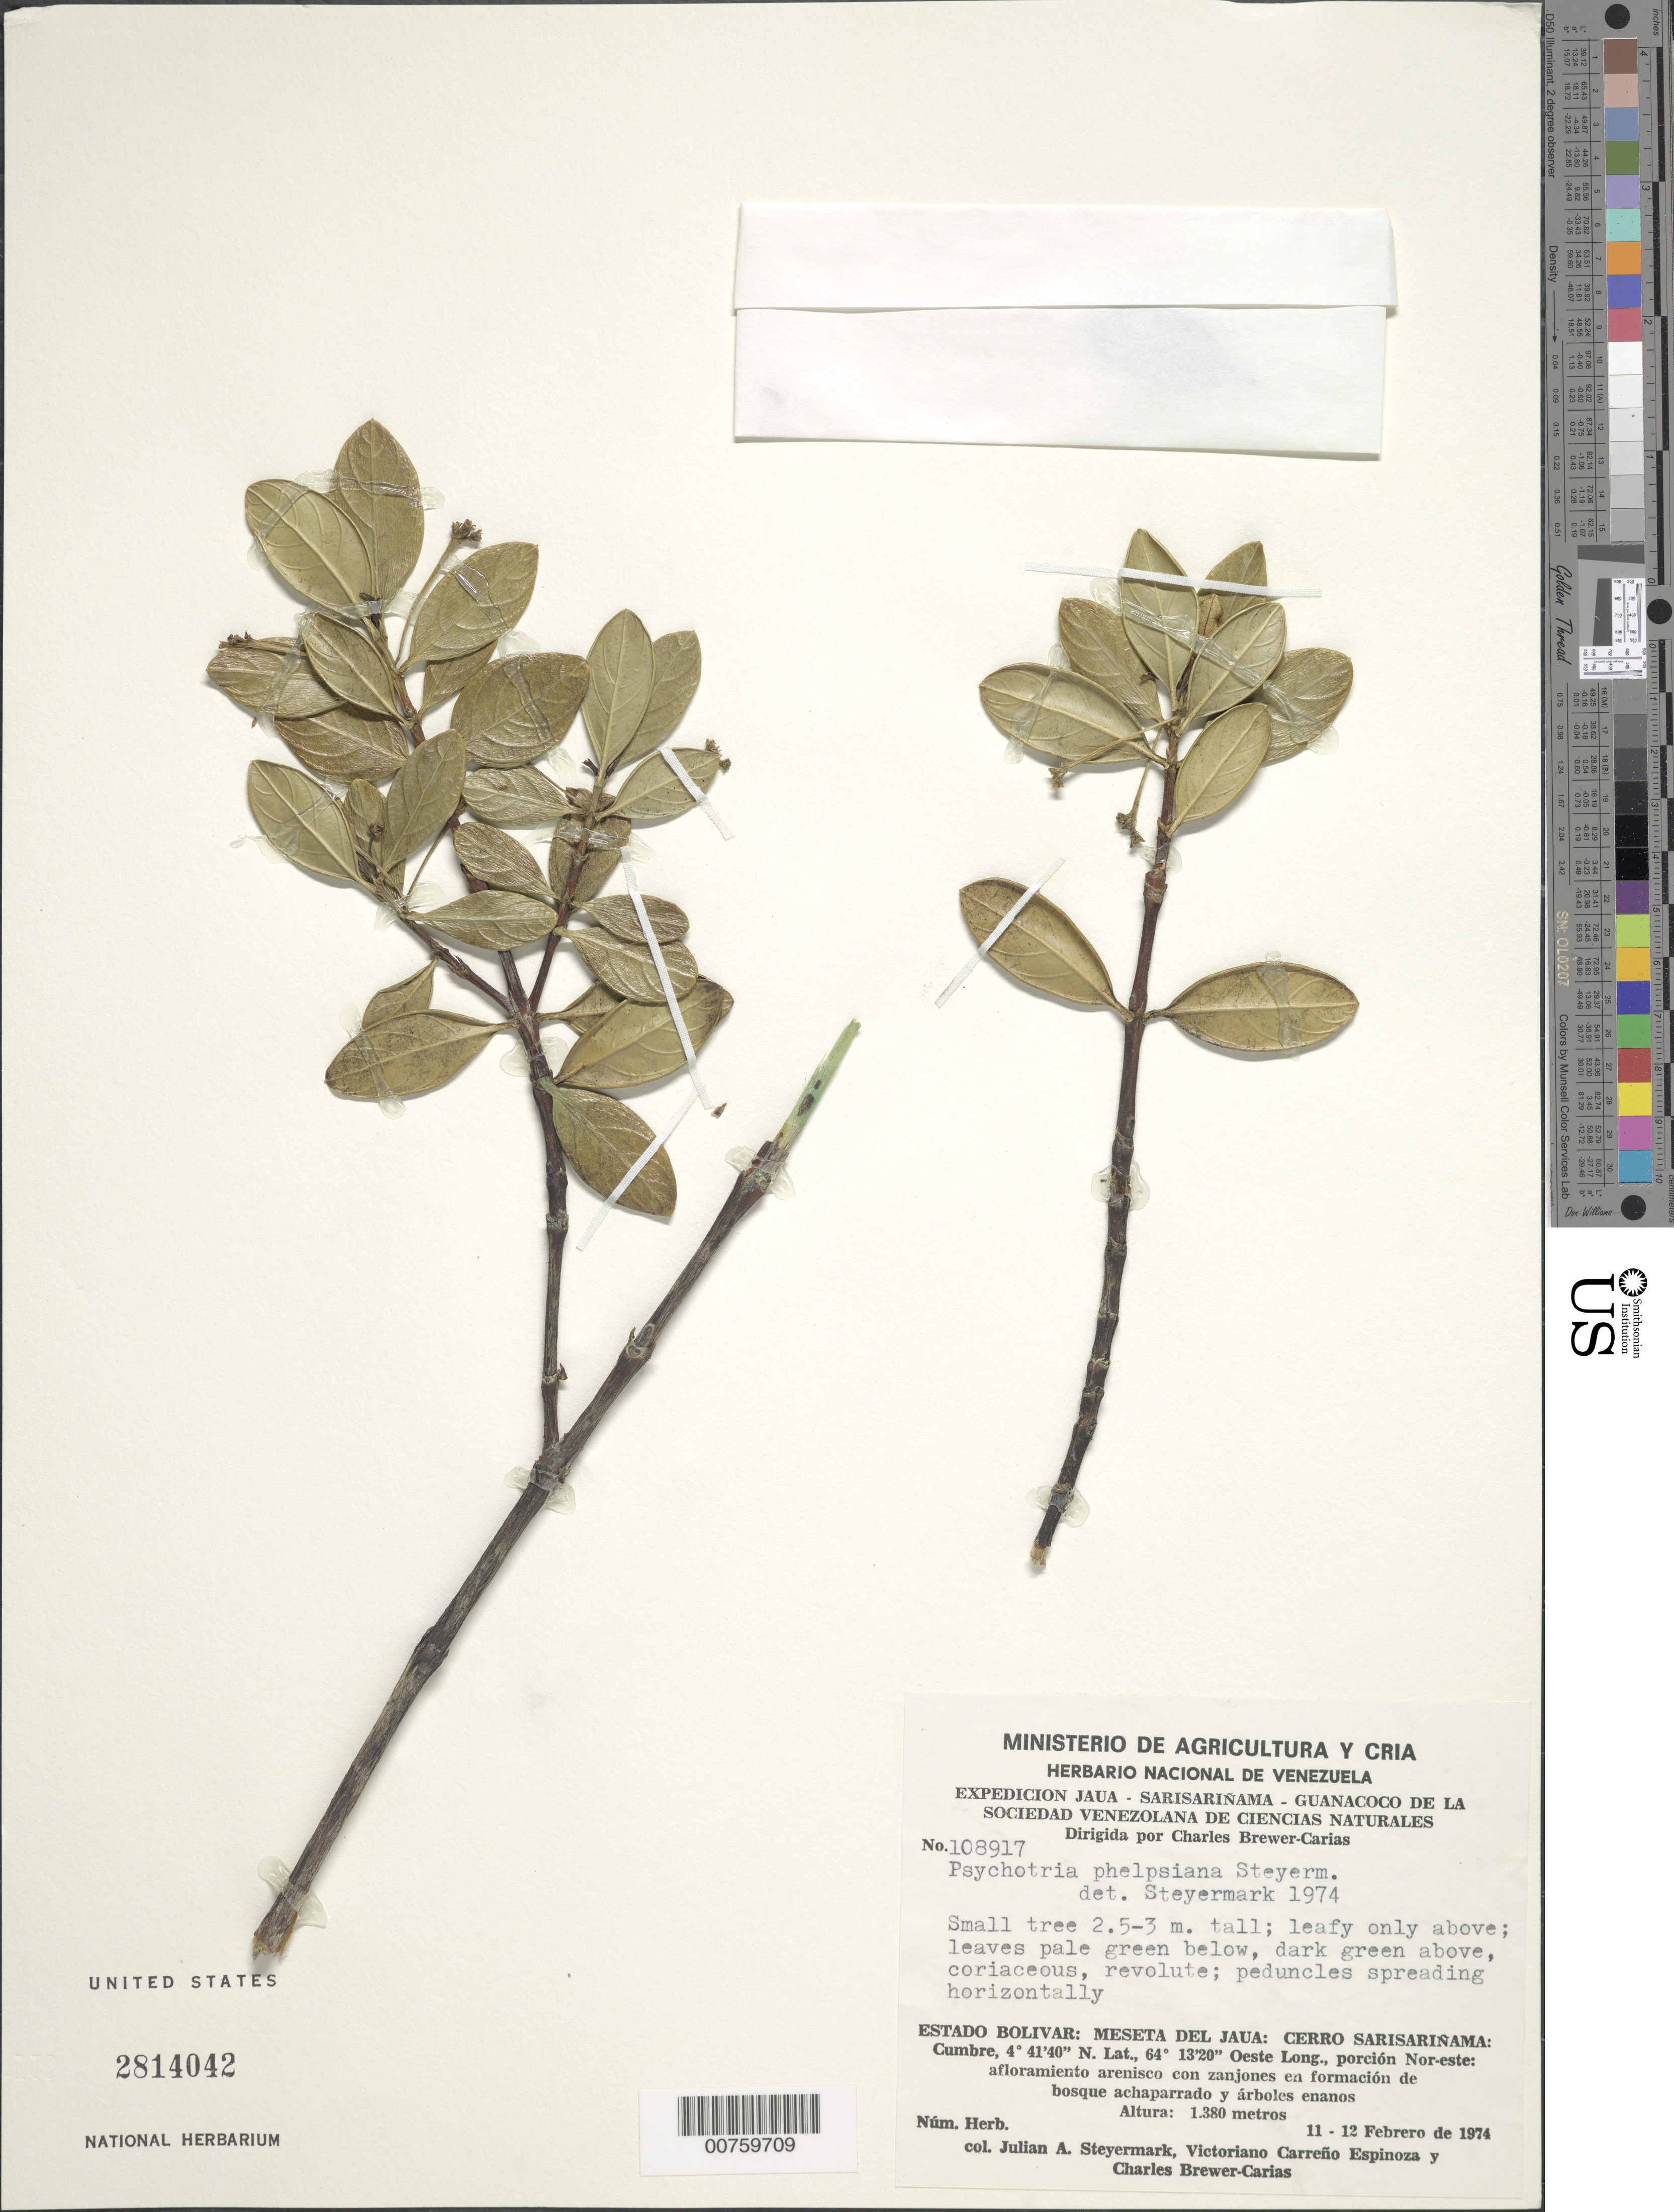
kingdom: Plantae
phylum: Tracheophyta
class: Magnoliopsida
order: Gentianales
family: Rubiaceae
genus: Psychotria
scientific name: Psychotria phelpsiana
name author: Steyerm.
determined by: Steyermark, Julian A., (VEN)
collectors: J. Steyermark, V. Carreño E. & C. Brewer-Carias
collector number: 108917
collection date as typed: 11-Feb-74 to 12-Feb-74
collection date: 1974-02-11/1974-02-12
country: Venezuela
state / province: Bolívar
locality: Meseta del Jaua: Cerro Sarisariñama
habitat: Afloramiento arenisco con zanjones en formacion de bosque achaparrado y arboles enanos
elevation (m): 1380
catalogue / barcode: US 2814042